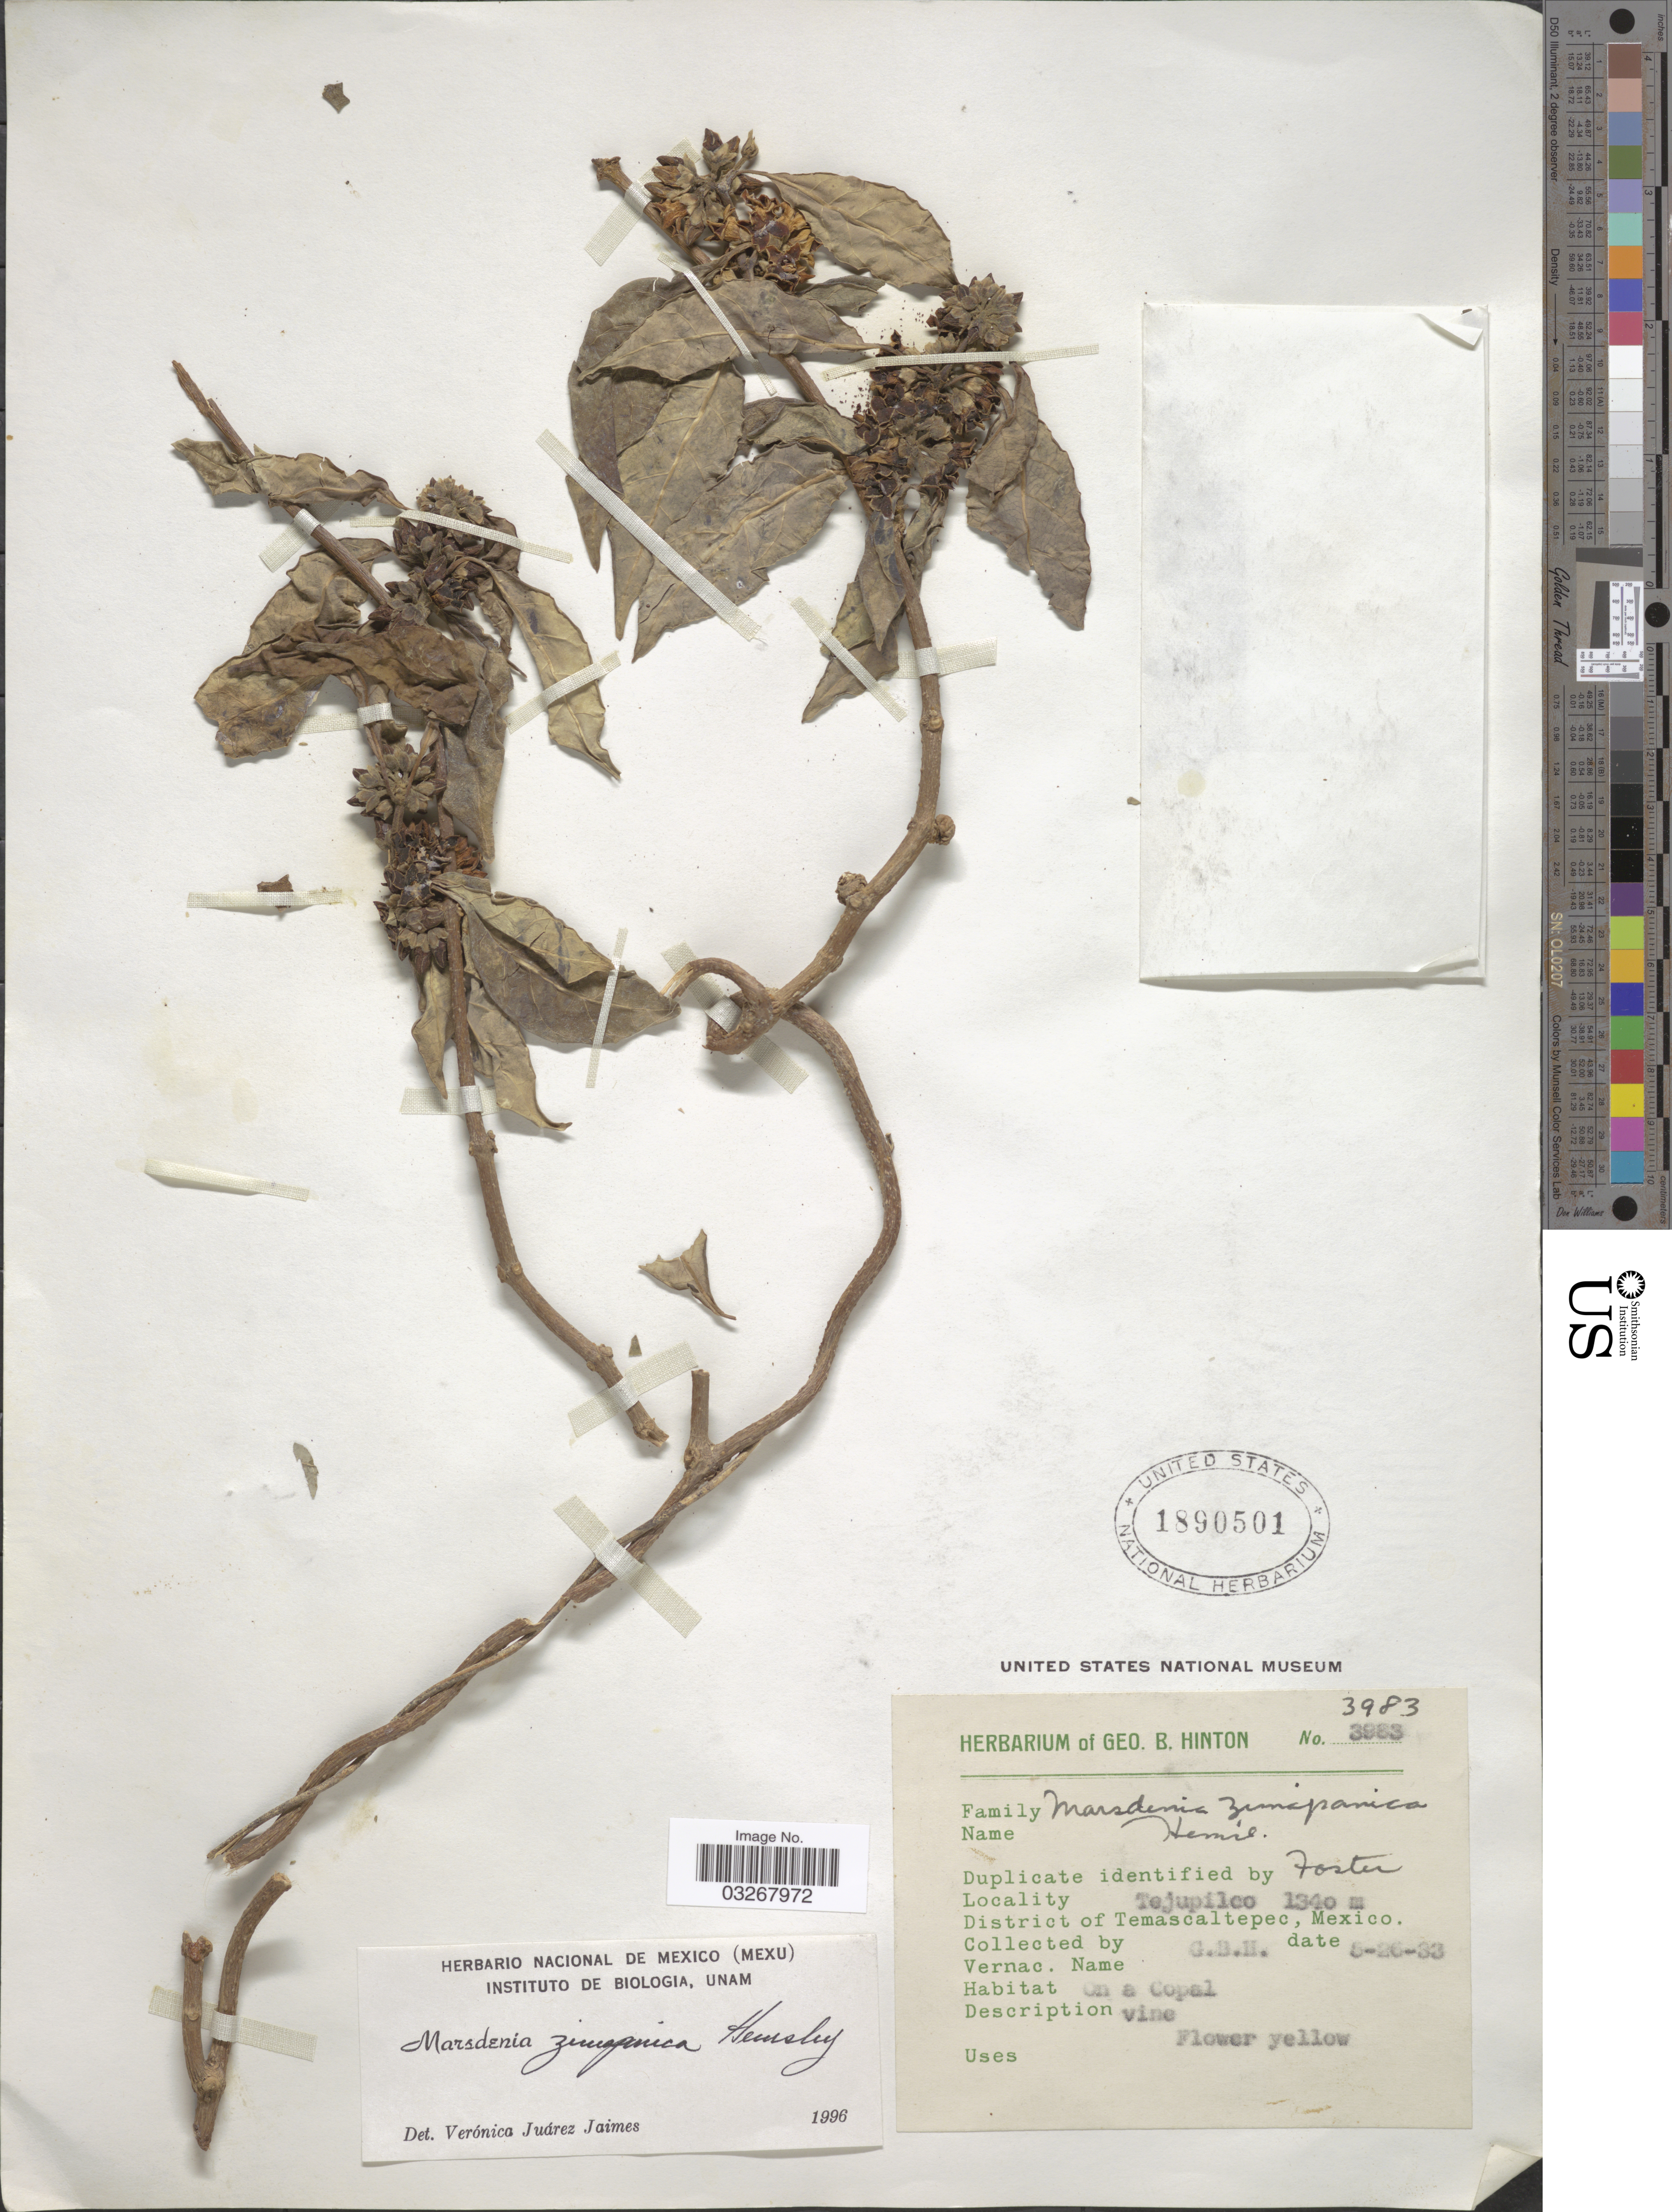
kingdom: Plantae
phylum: Tracheophyta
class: Magnoliopsida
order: Gentianales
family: Apocynaceae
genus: Marsdenia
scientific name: Marsdenia zimapanica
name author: Hemsl.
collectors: G. B. Hinton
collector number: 3983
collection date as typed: Transcribed d/m/y: 26/5/33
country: Mexico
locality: Tejupilco, District of Temascaltepec.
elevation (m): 1340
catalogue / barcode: US 1890501